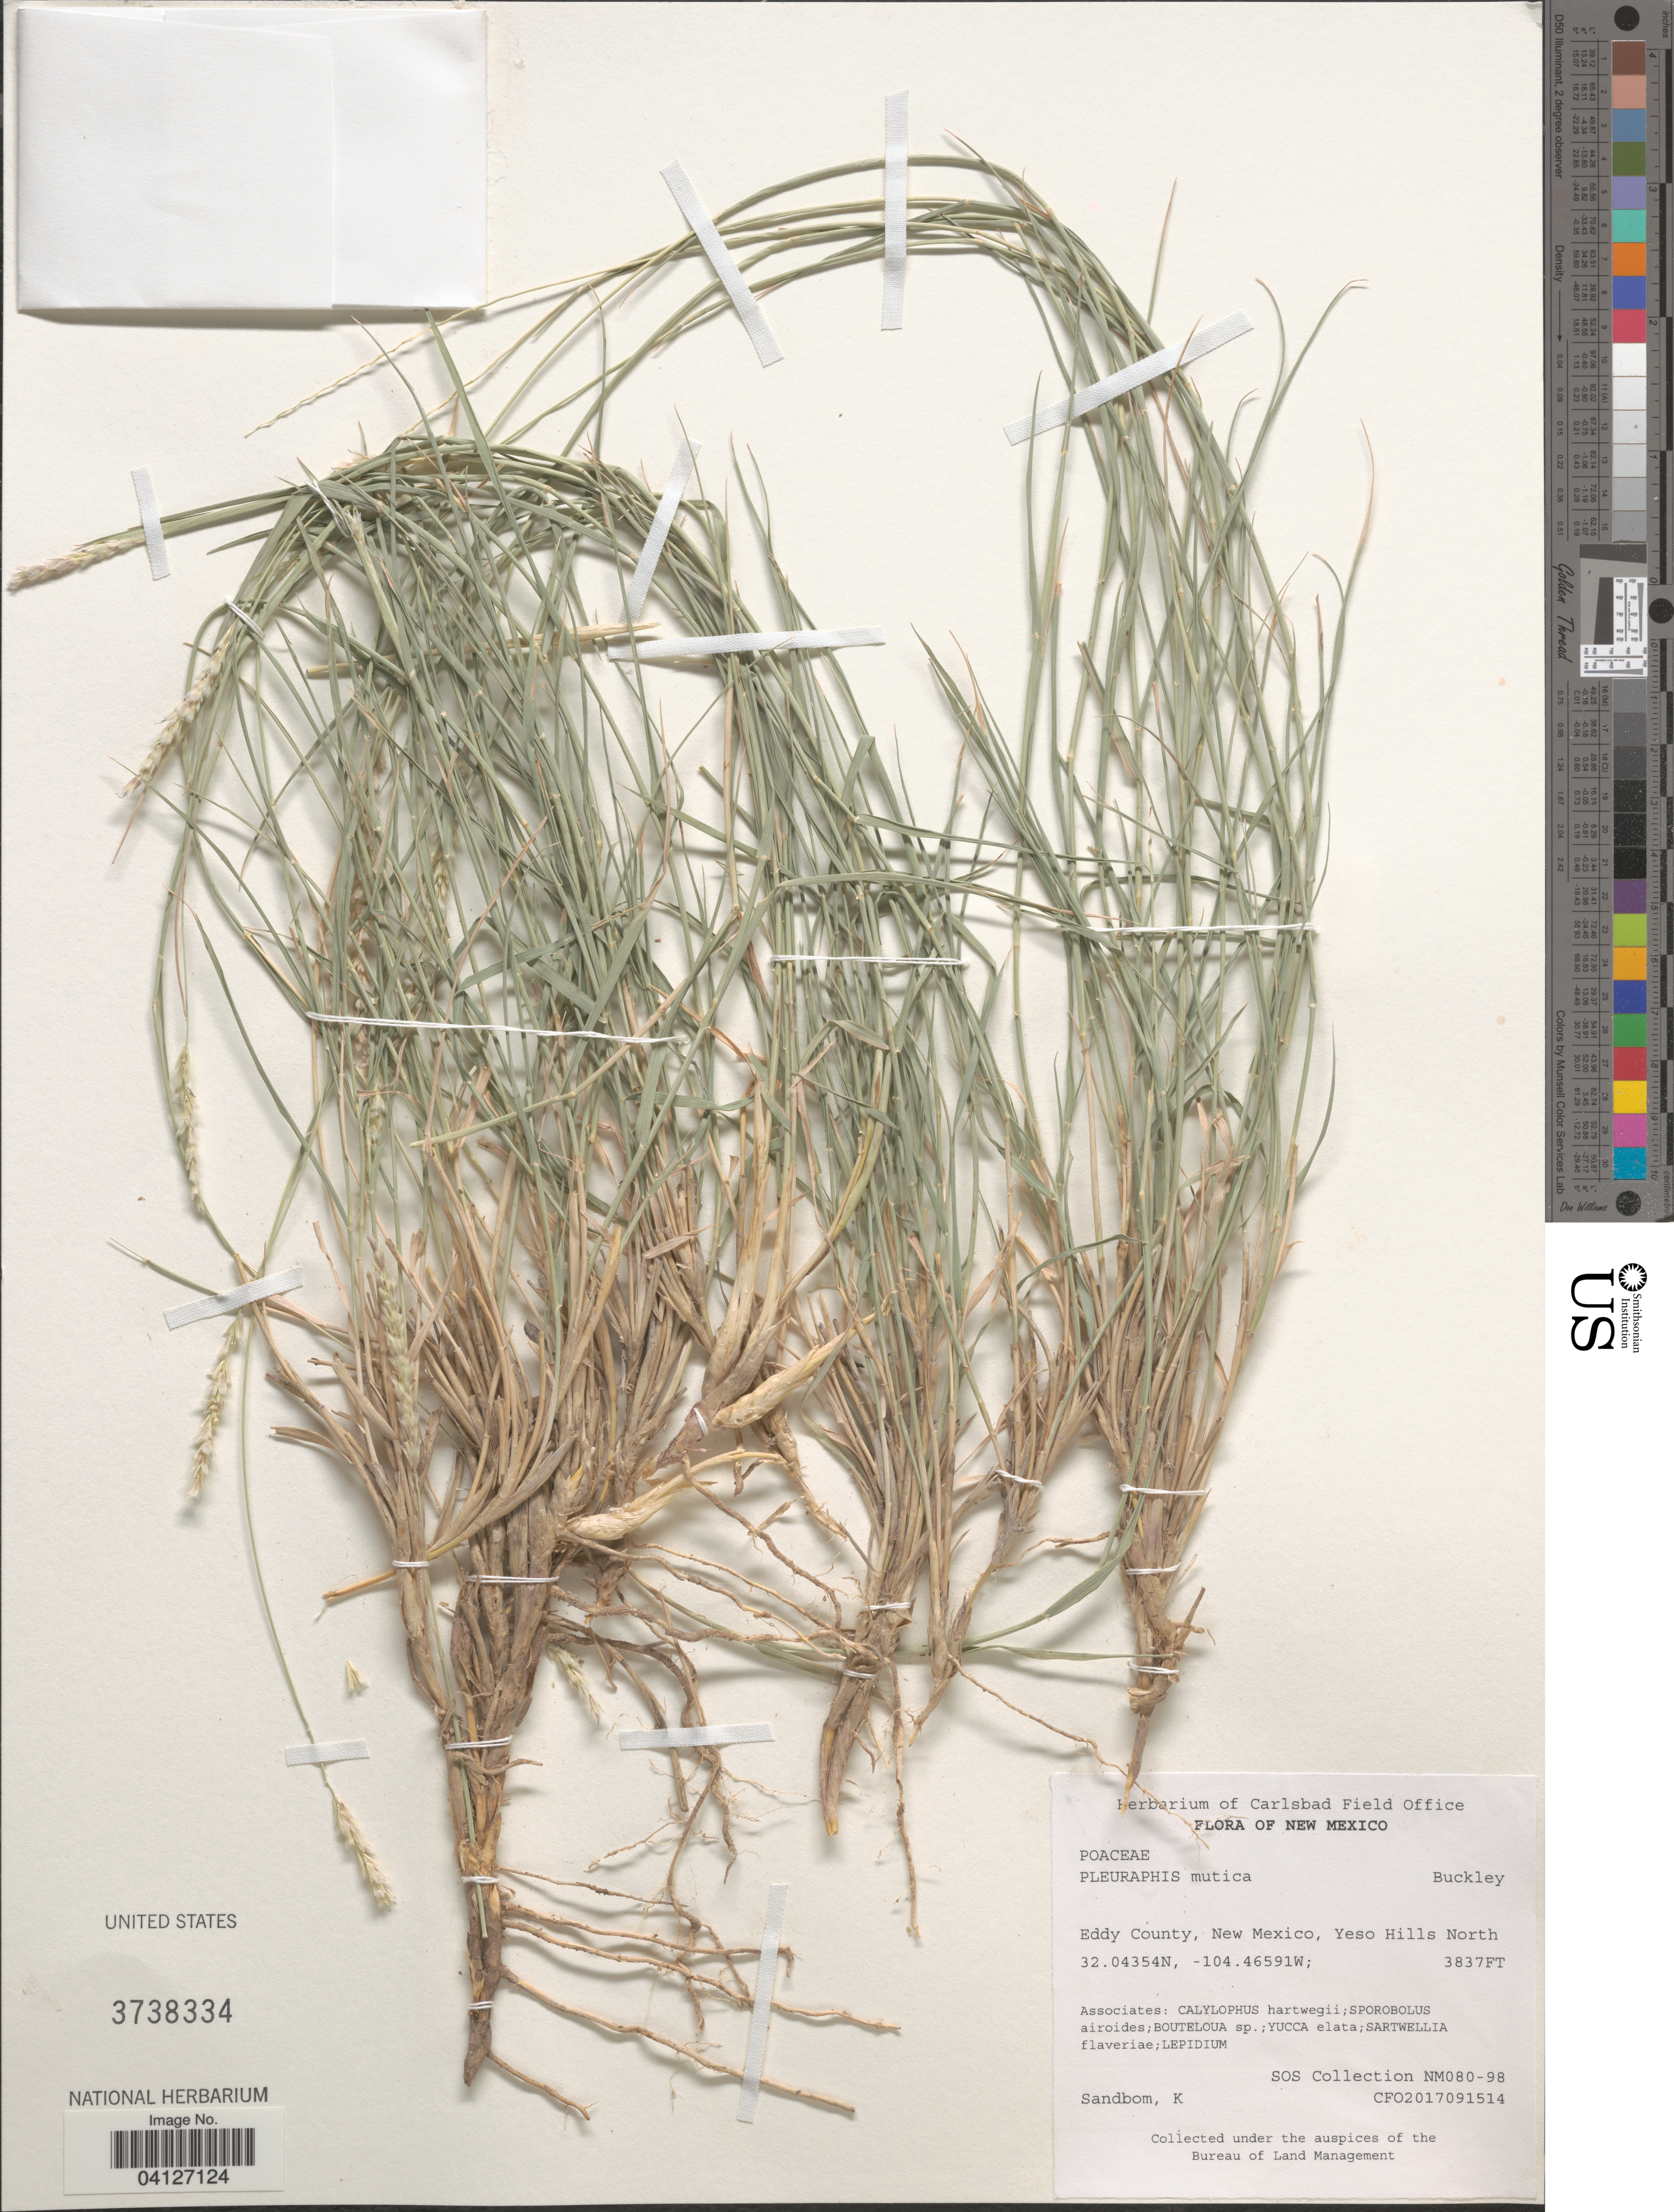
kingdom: Plantae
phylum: Tracheophyta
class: Liliopsida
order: Poales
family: Poaceae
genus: Pleuraphis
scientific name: Pleuraphis mutica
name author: Buckley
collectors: K. Sandbom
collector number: CFO2017091514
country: United States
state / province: New Mexico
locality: Eddy County, Yeso Hills North.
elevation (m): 1170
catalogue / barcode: US 3738334